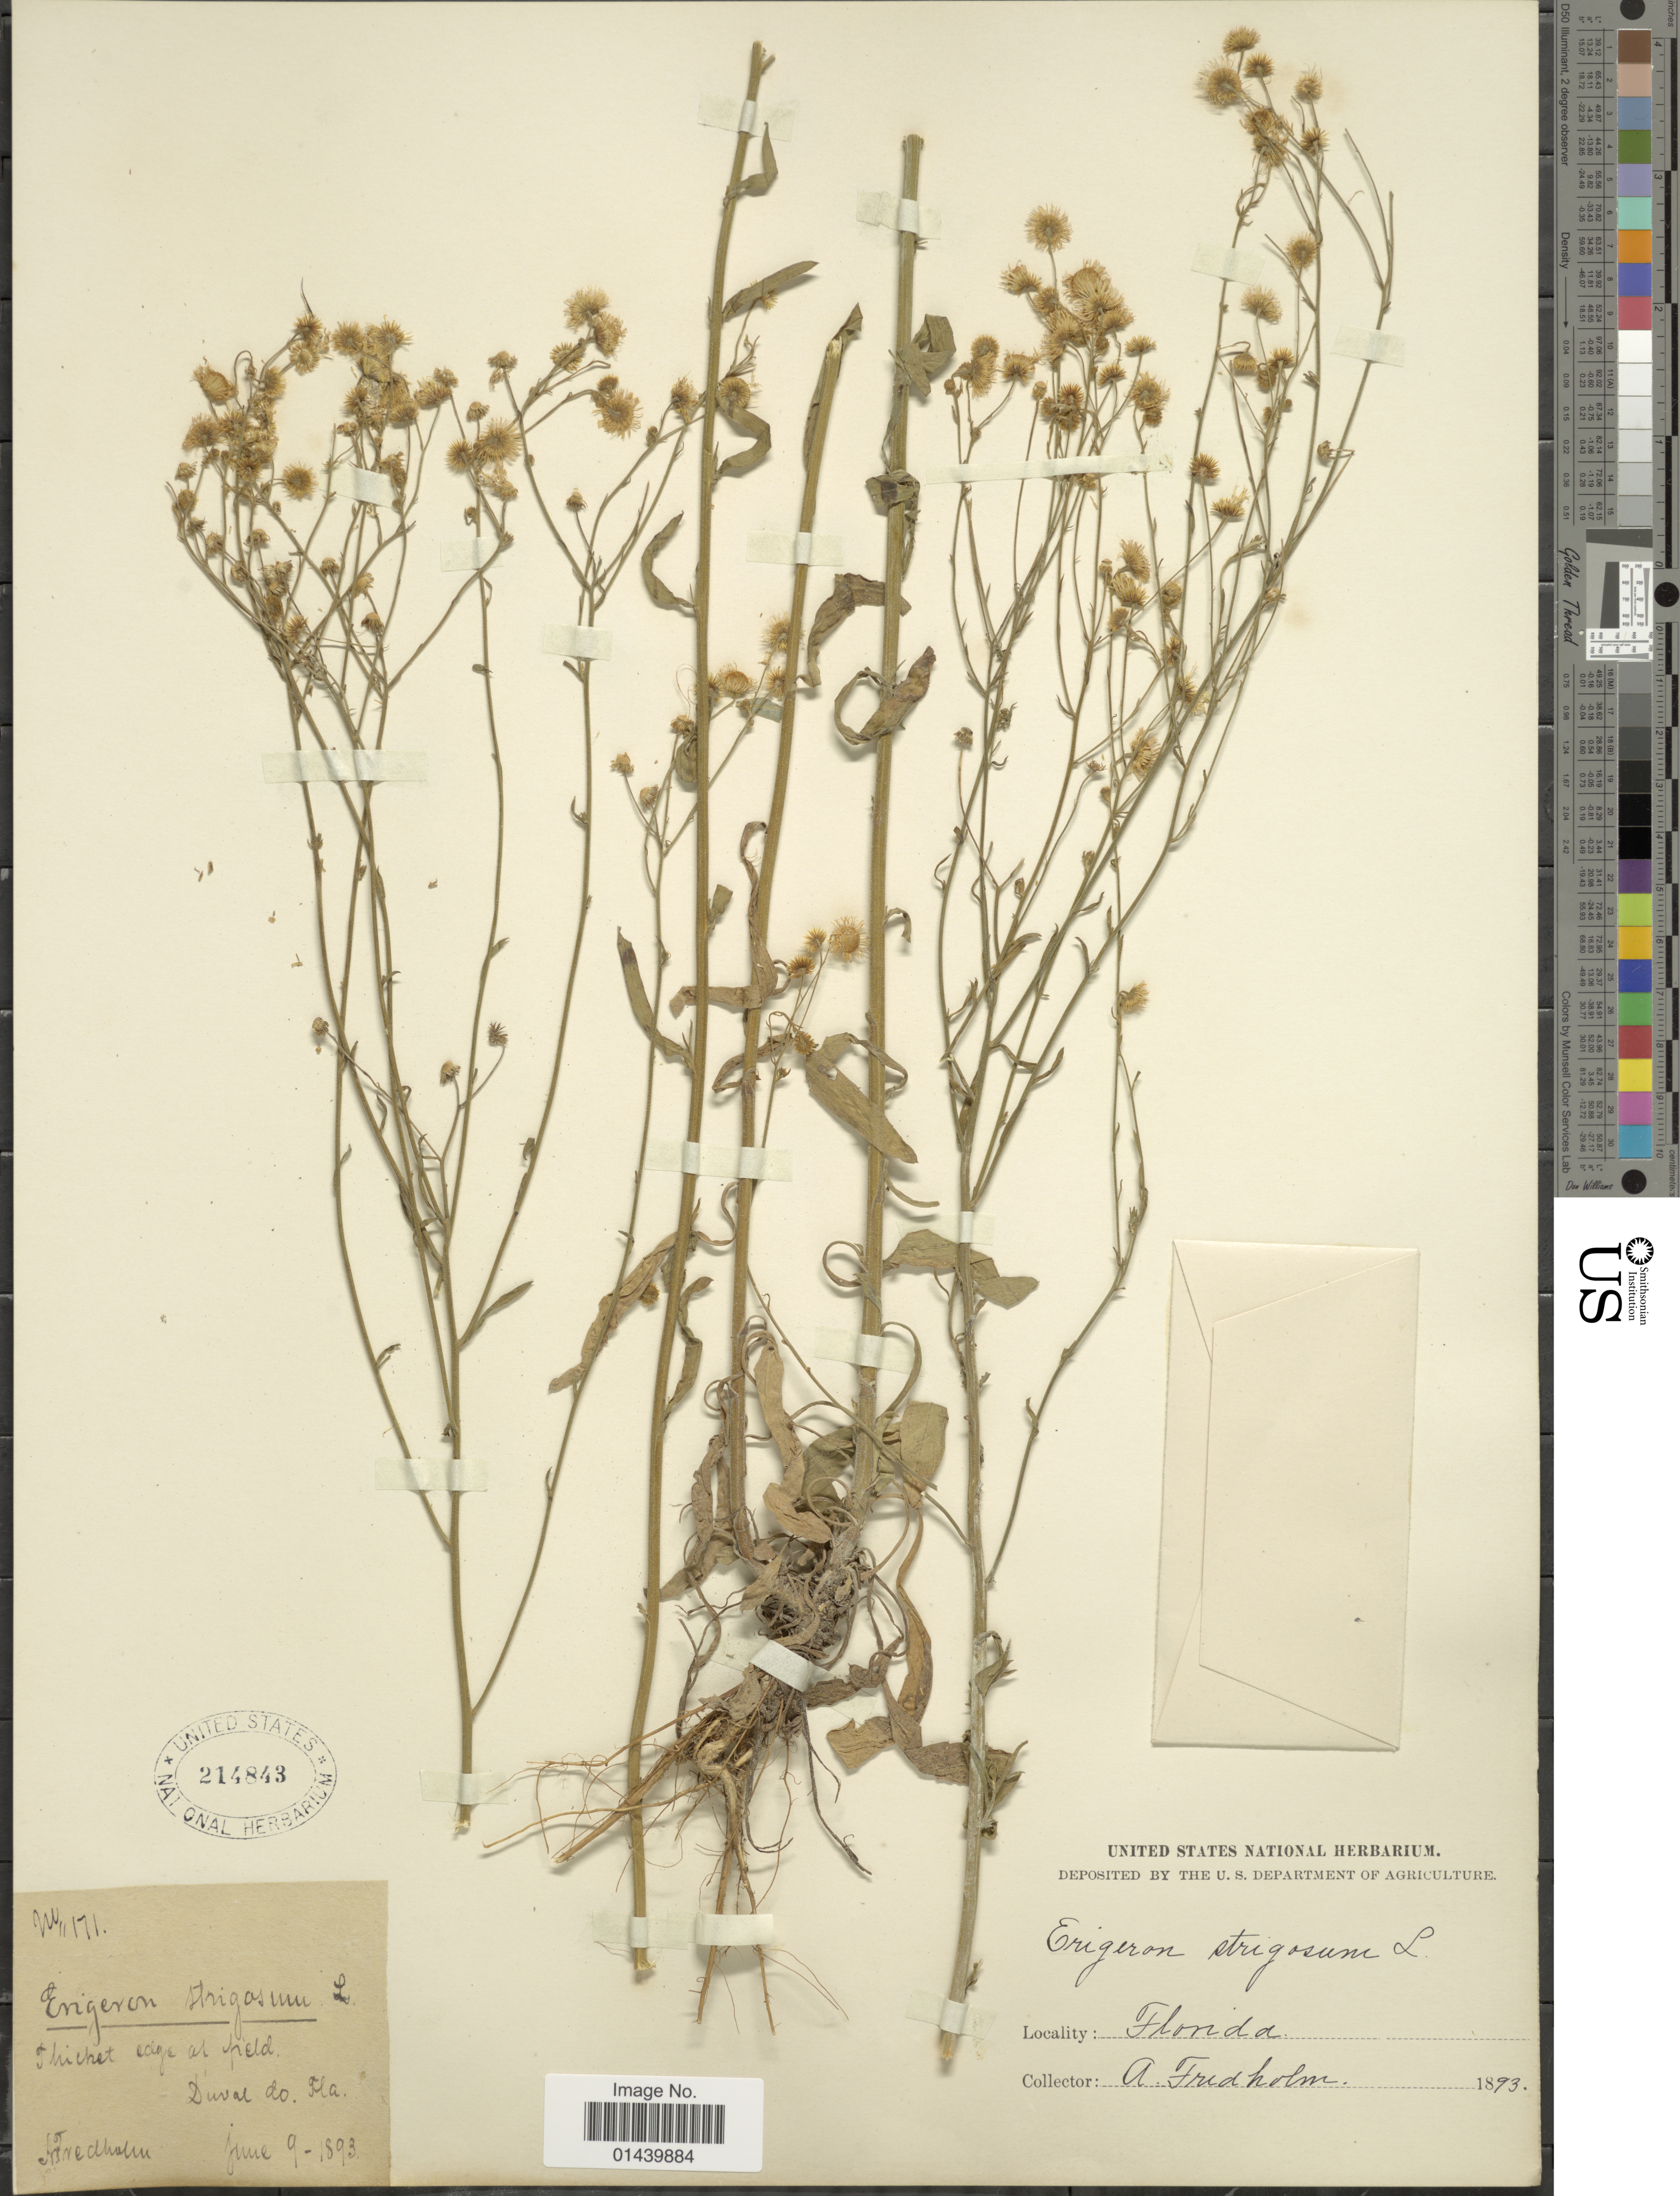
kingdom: Plantae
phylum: Tracheophyta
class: Magnoliopsida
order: Asterales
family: Asteraceae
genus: Erigeron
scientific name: Erigeron strigosus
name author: Muhl. ex Willd.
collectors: A. Fredholm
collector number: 171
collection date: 1893-06-09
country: United States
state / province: Florida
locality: Duval Co.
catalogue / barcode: US 214843